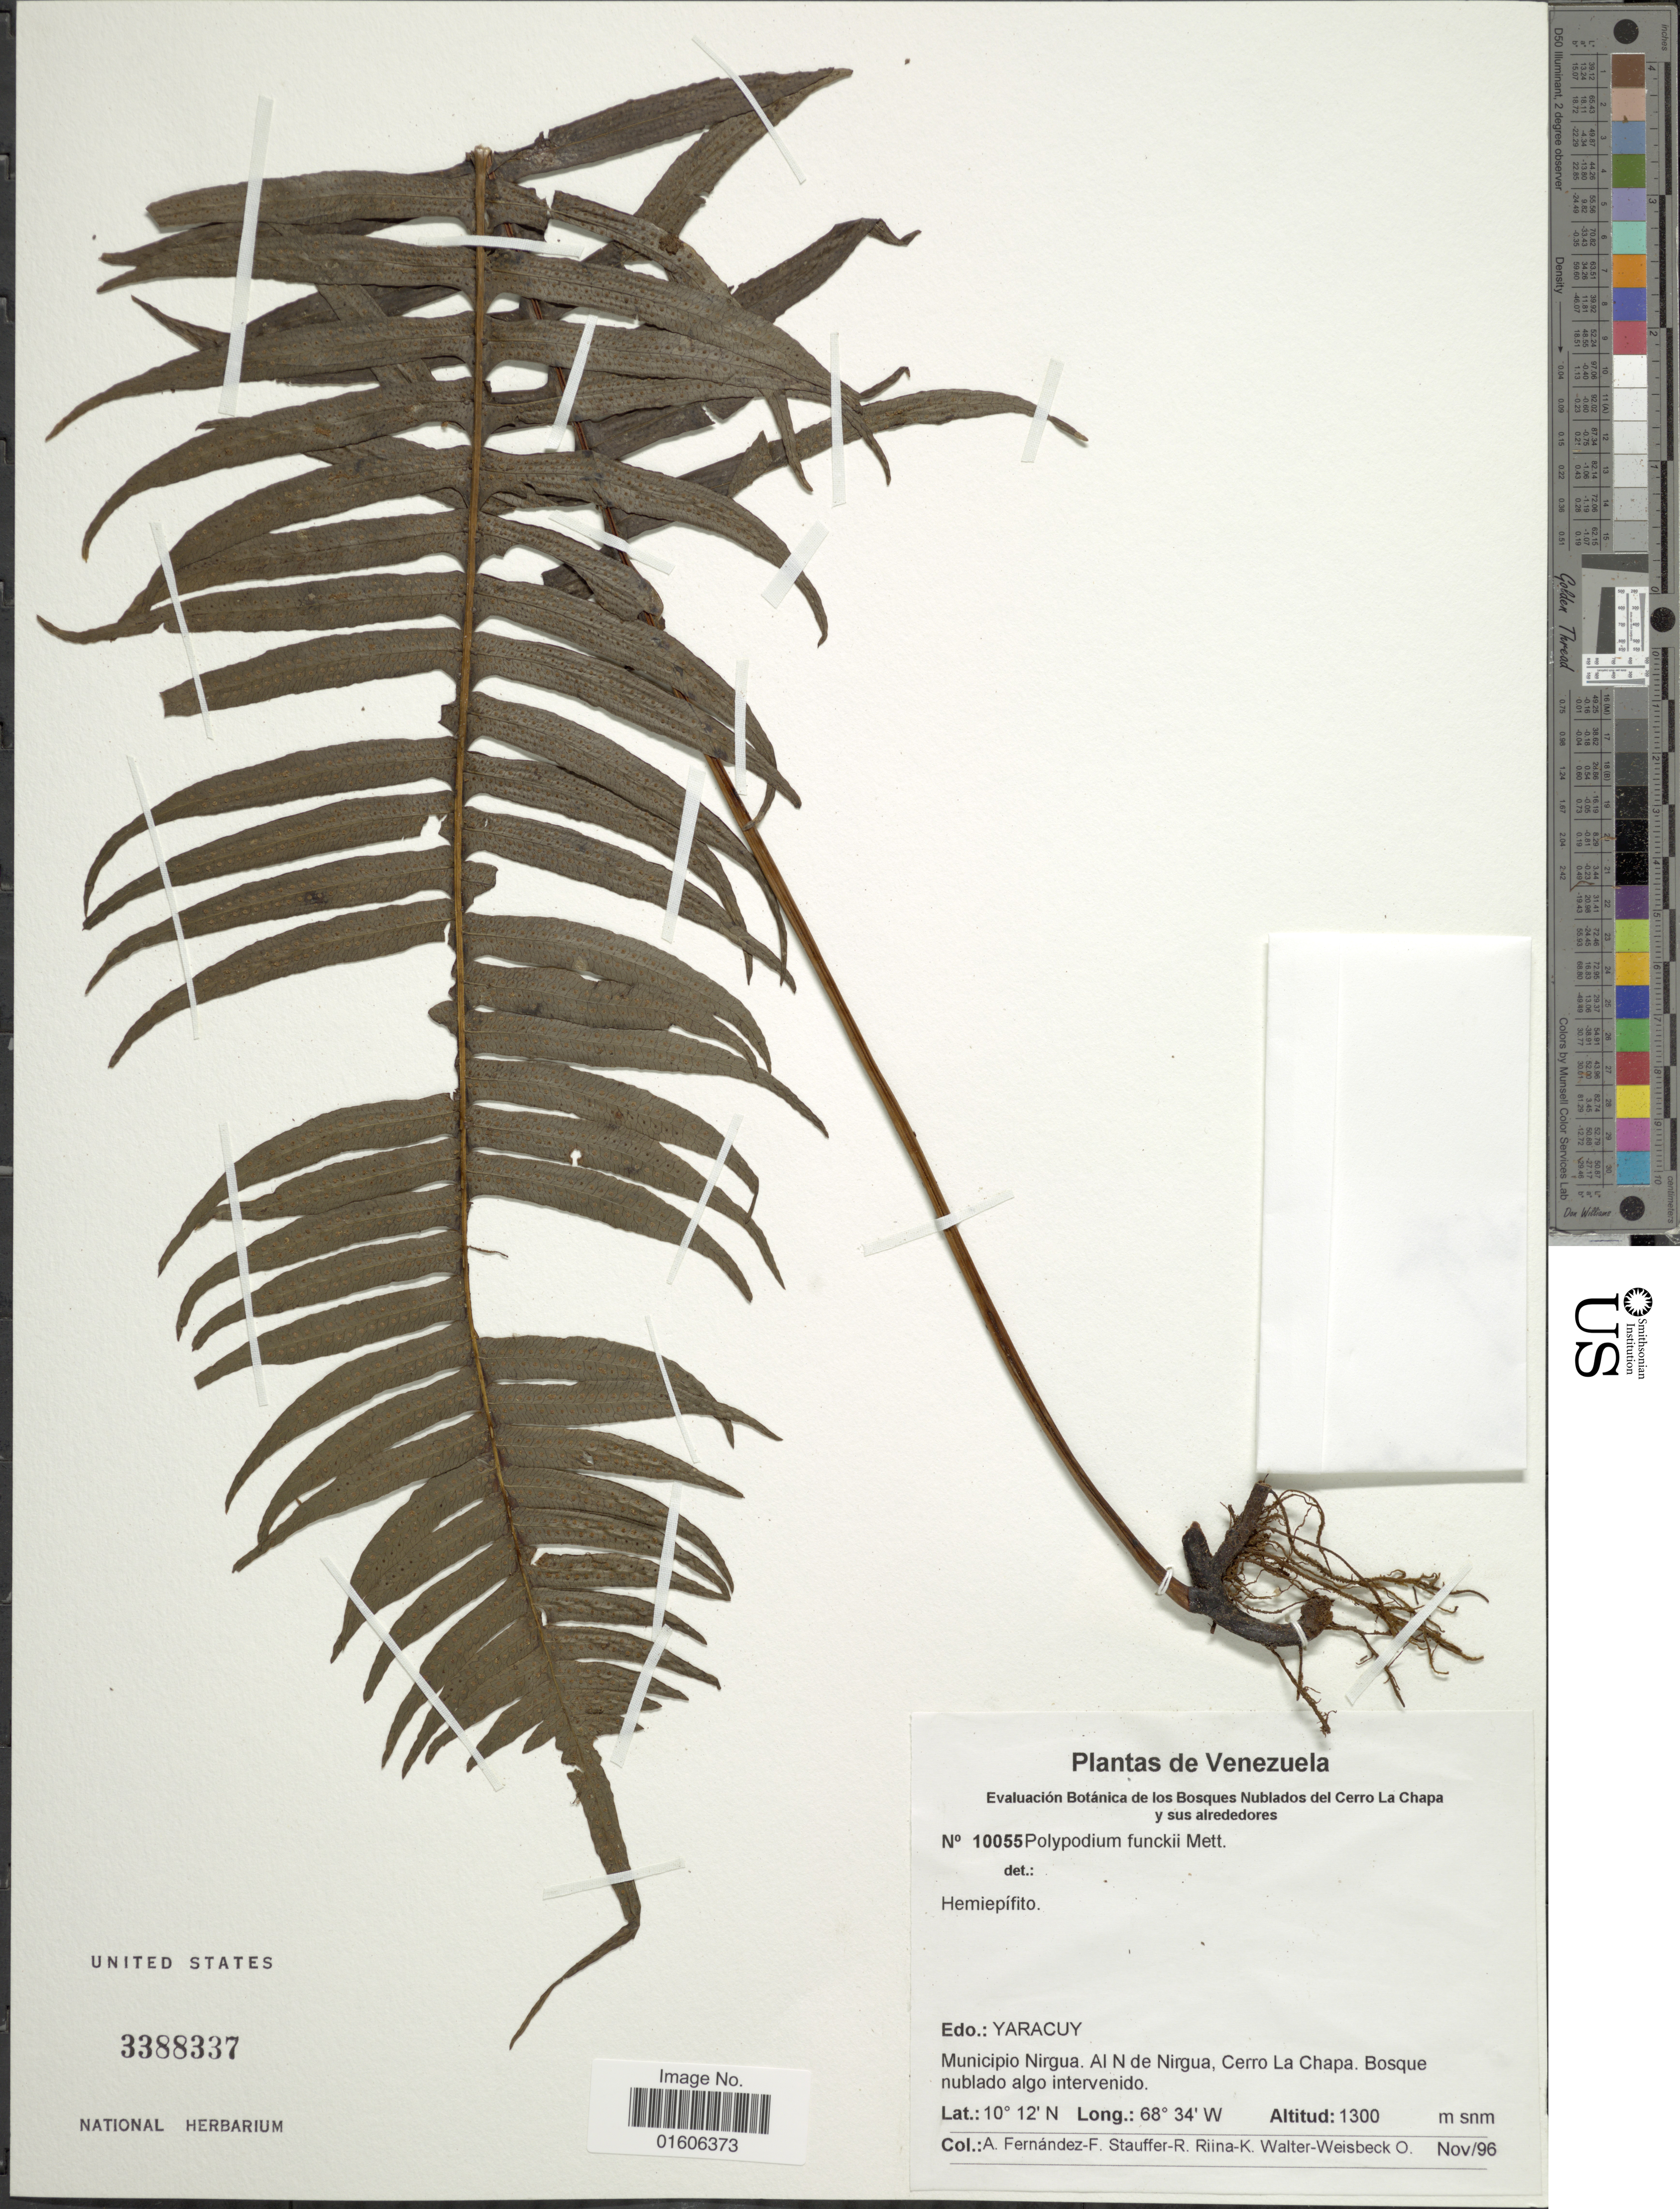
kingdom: Plantae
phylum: Tracheophyta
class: Polypodiopsida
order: Polypodiales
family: Polypodiaceae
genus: Serpocaulon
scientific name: Serpocaulon funckii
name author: (Mett.) A.R. Sm.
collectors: A. Fernández, F. W. Stauffer, R. Riina, K. Walter-Weissbeck & O. Kunert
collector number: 10055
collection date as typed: Transcribed d/m/y: /11/96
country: Venezuela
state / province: Yaracuy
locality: Edo.: Yaracuy. Municipio Nirgua. Al N de Nirgua, Cerro La Chapa.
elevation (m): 1300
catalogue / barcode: US 3388337